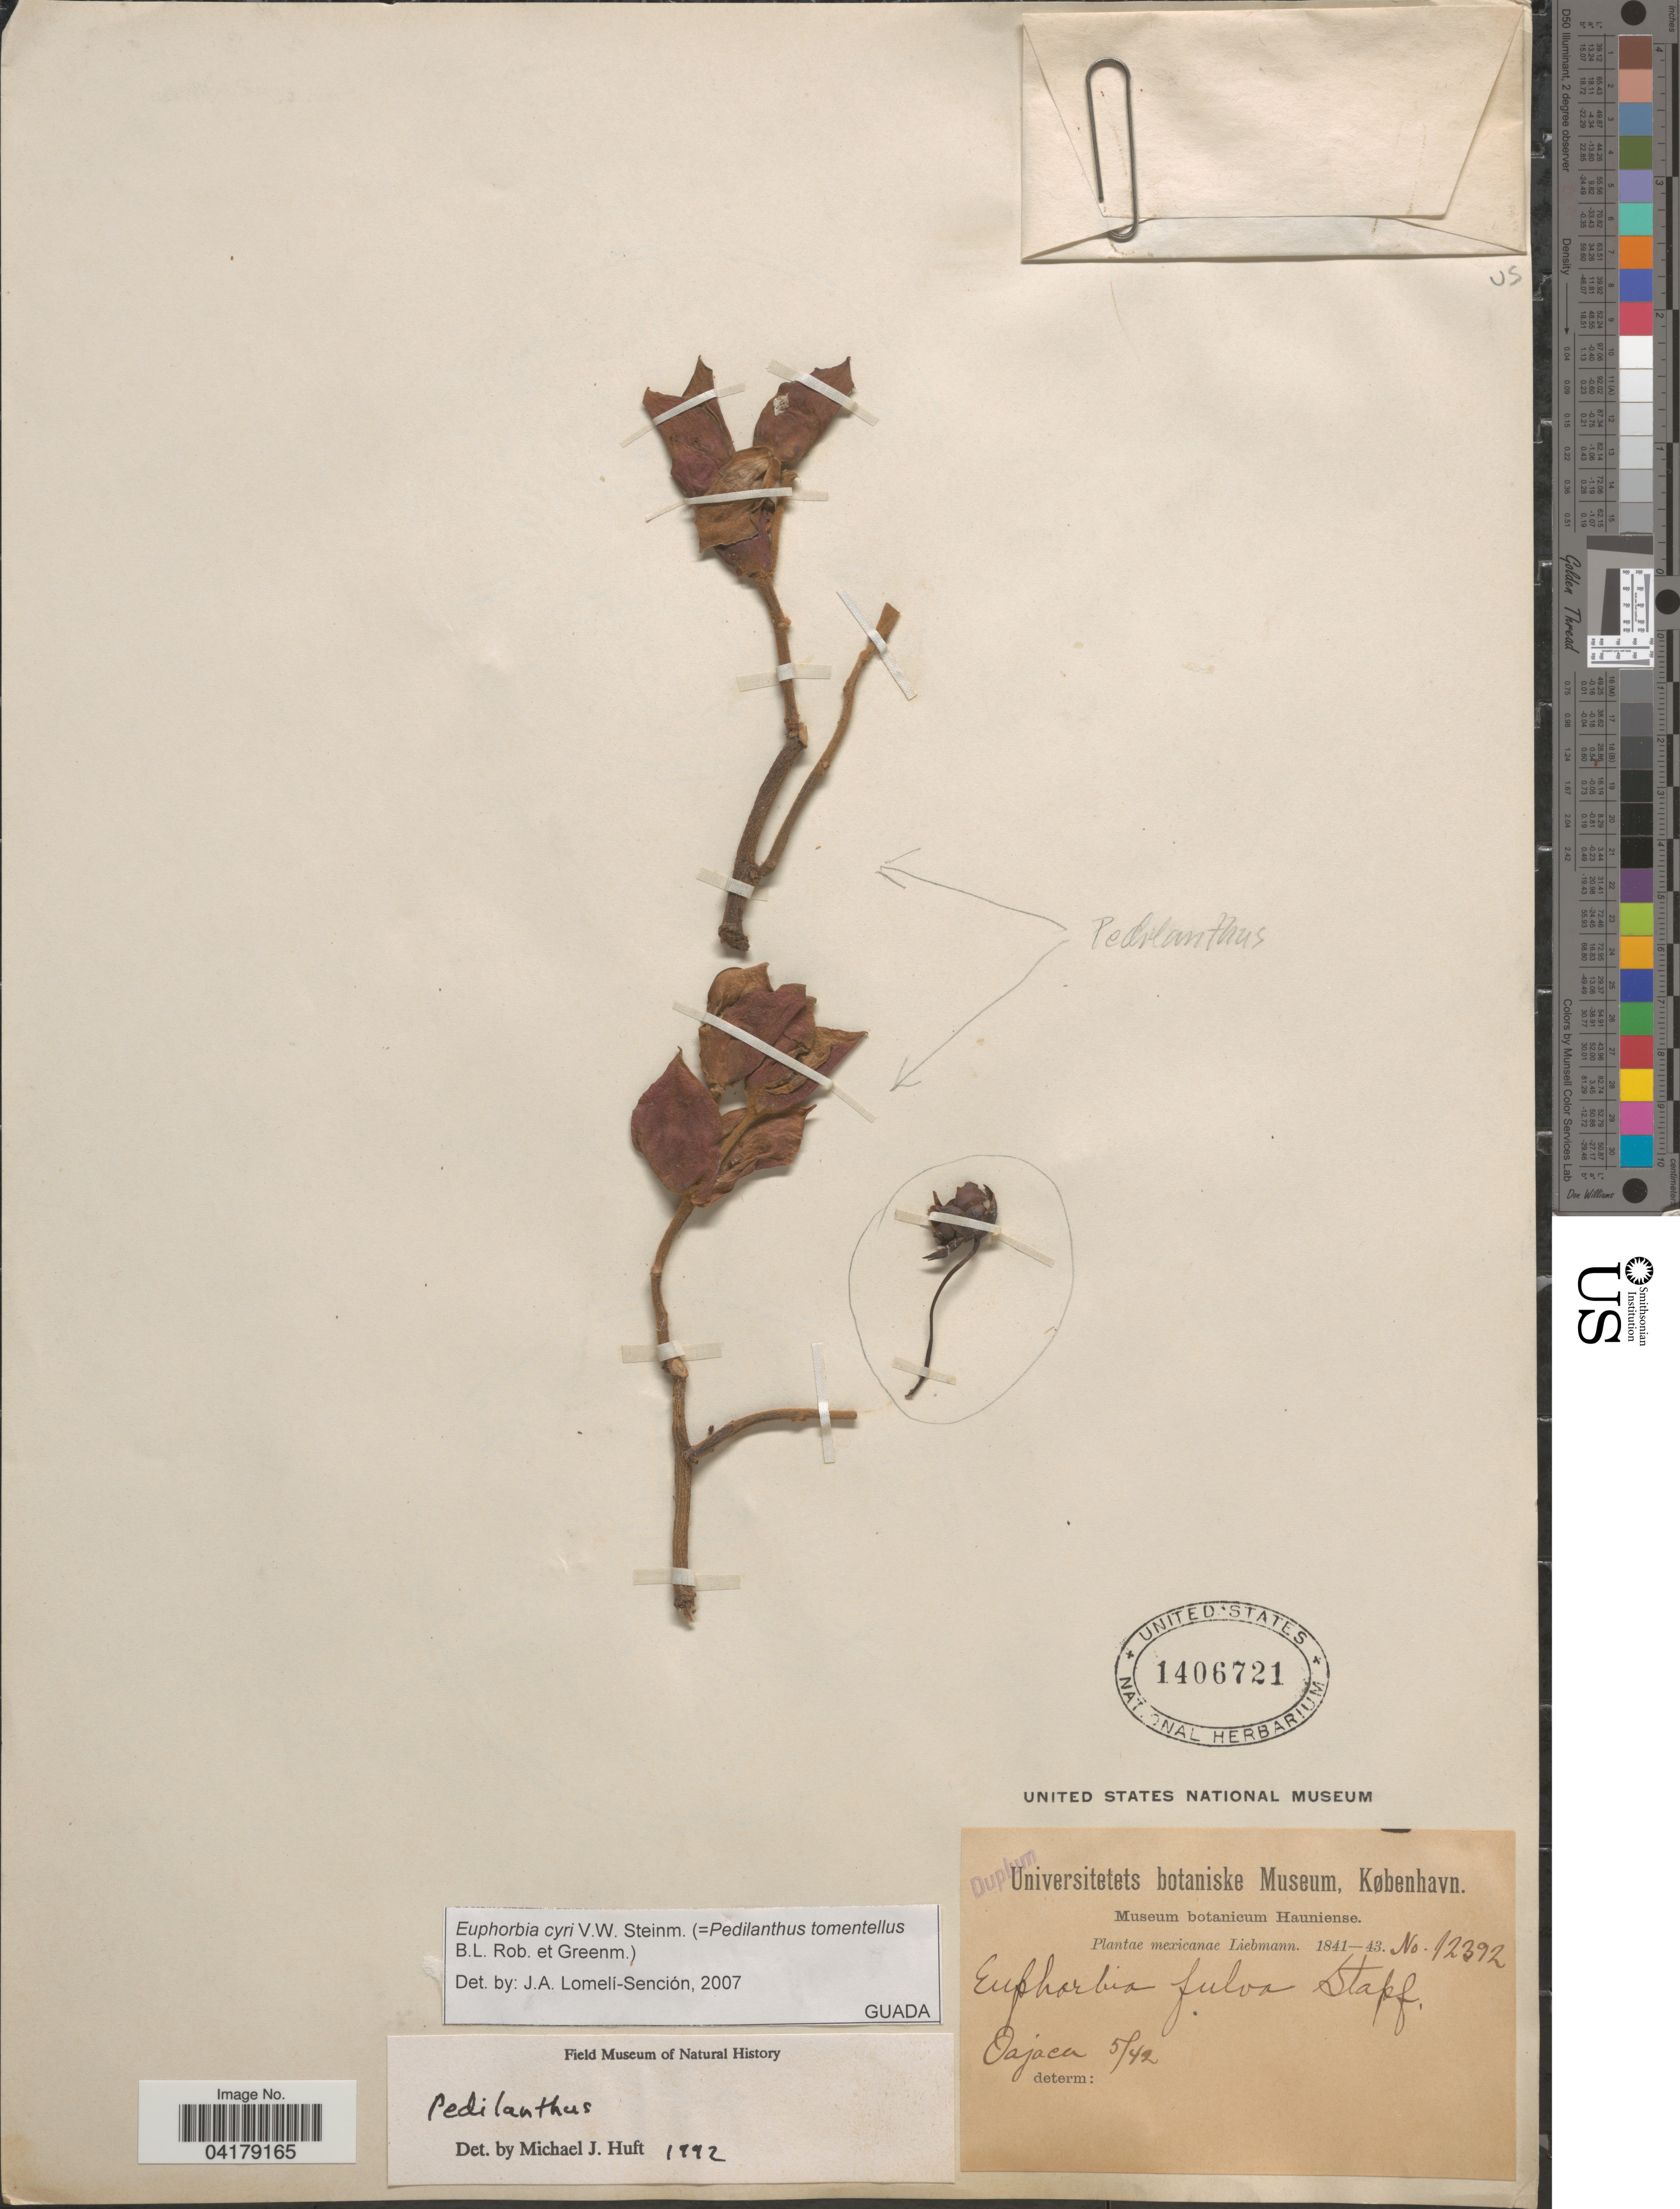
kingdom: Plantae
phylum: Tracheophyta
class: Magnoliopsida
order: Malpighiales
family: Euphorbiaceae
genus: Euphorbia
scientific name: Euphorbia cyri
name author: V.W. Steinm.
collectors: Liebmann, --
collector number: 92392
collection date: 1842-05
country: Mexico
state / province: Oaxaca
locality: Mexicanae. Oajaca.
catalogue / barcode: US 1406721